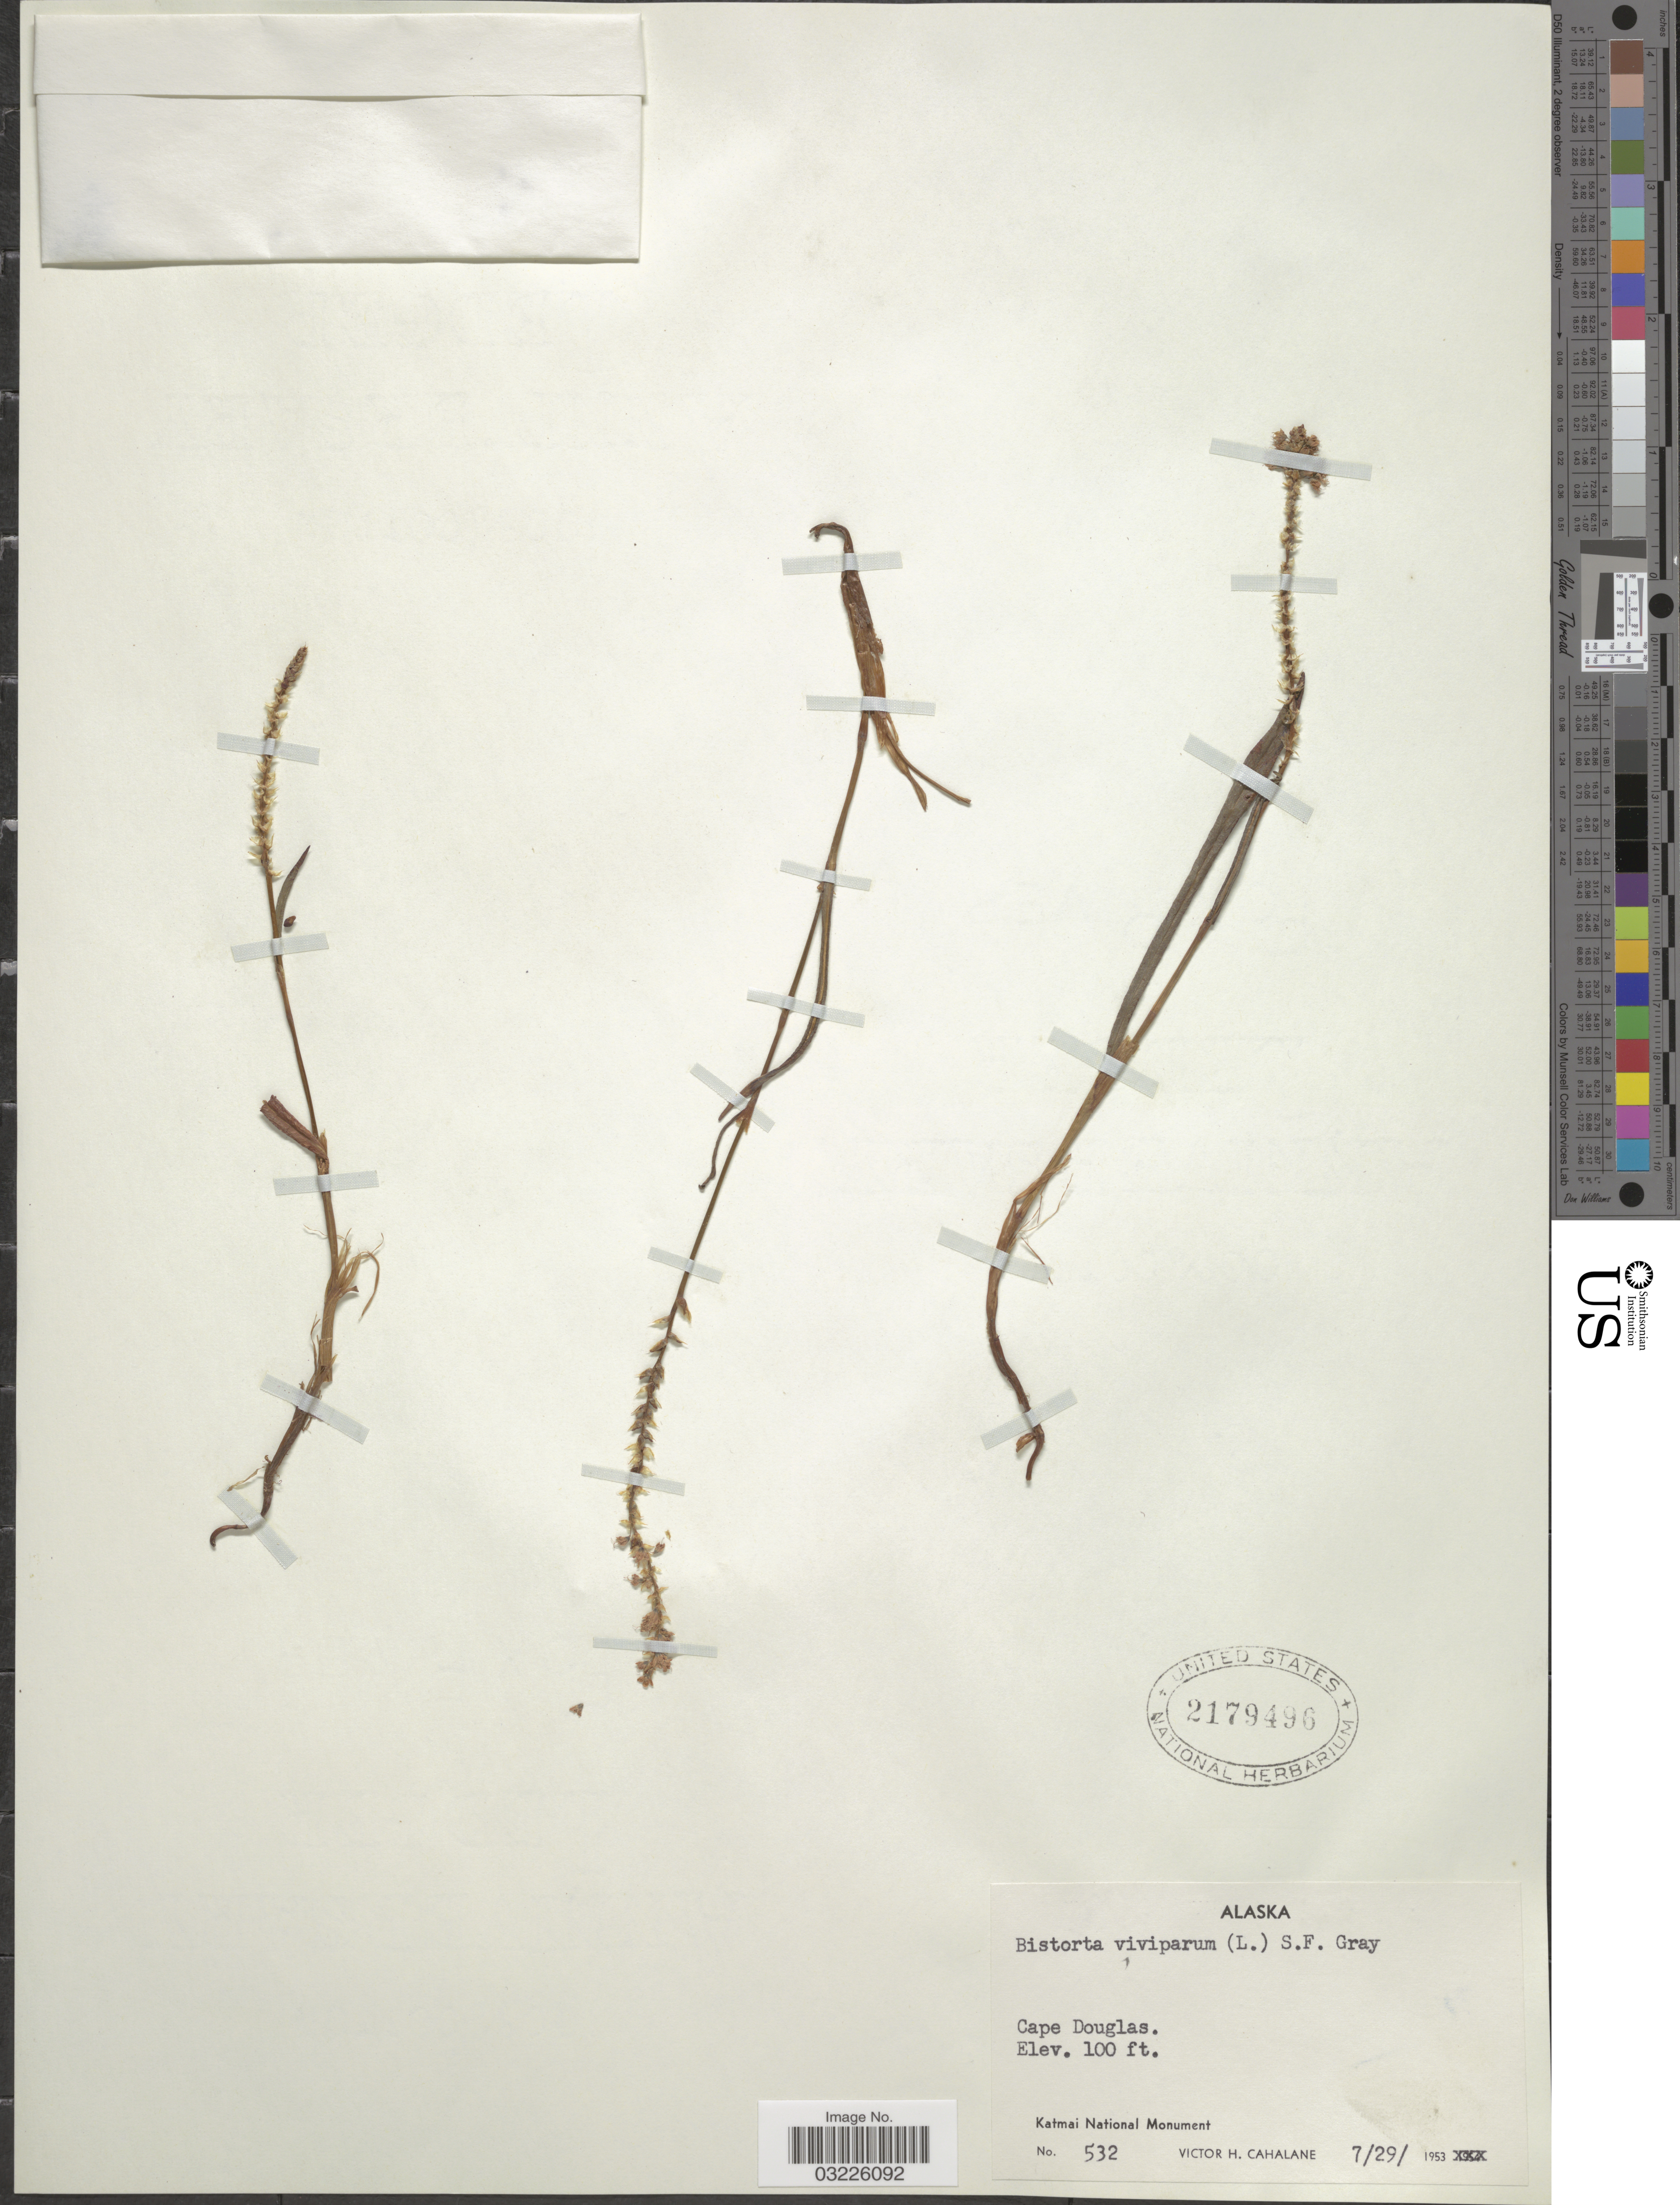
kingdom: Plantae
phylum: Tracheophyta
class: Magnoliopsida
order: Caryophyllales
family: Polygonaceae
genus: Bistorta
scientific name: Bistorta vivipara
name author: (L.) Delarbre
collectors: V. Cahalane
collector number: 532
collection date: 1953-07-29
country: United States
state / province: Alaska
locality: Cape Douglas. Katmai National Monument.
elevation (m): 30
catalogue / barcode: US 2179496